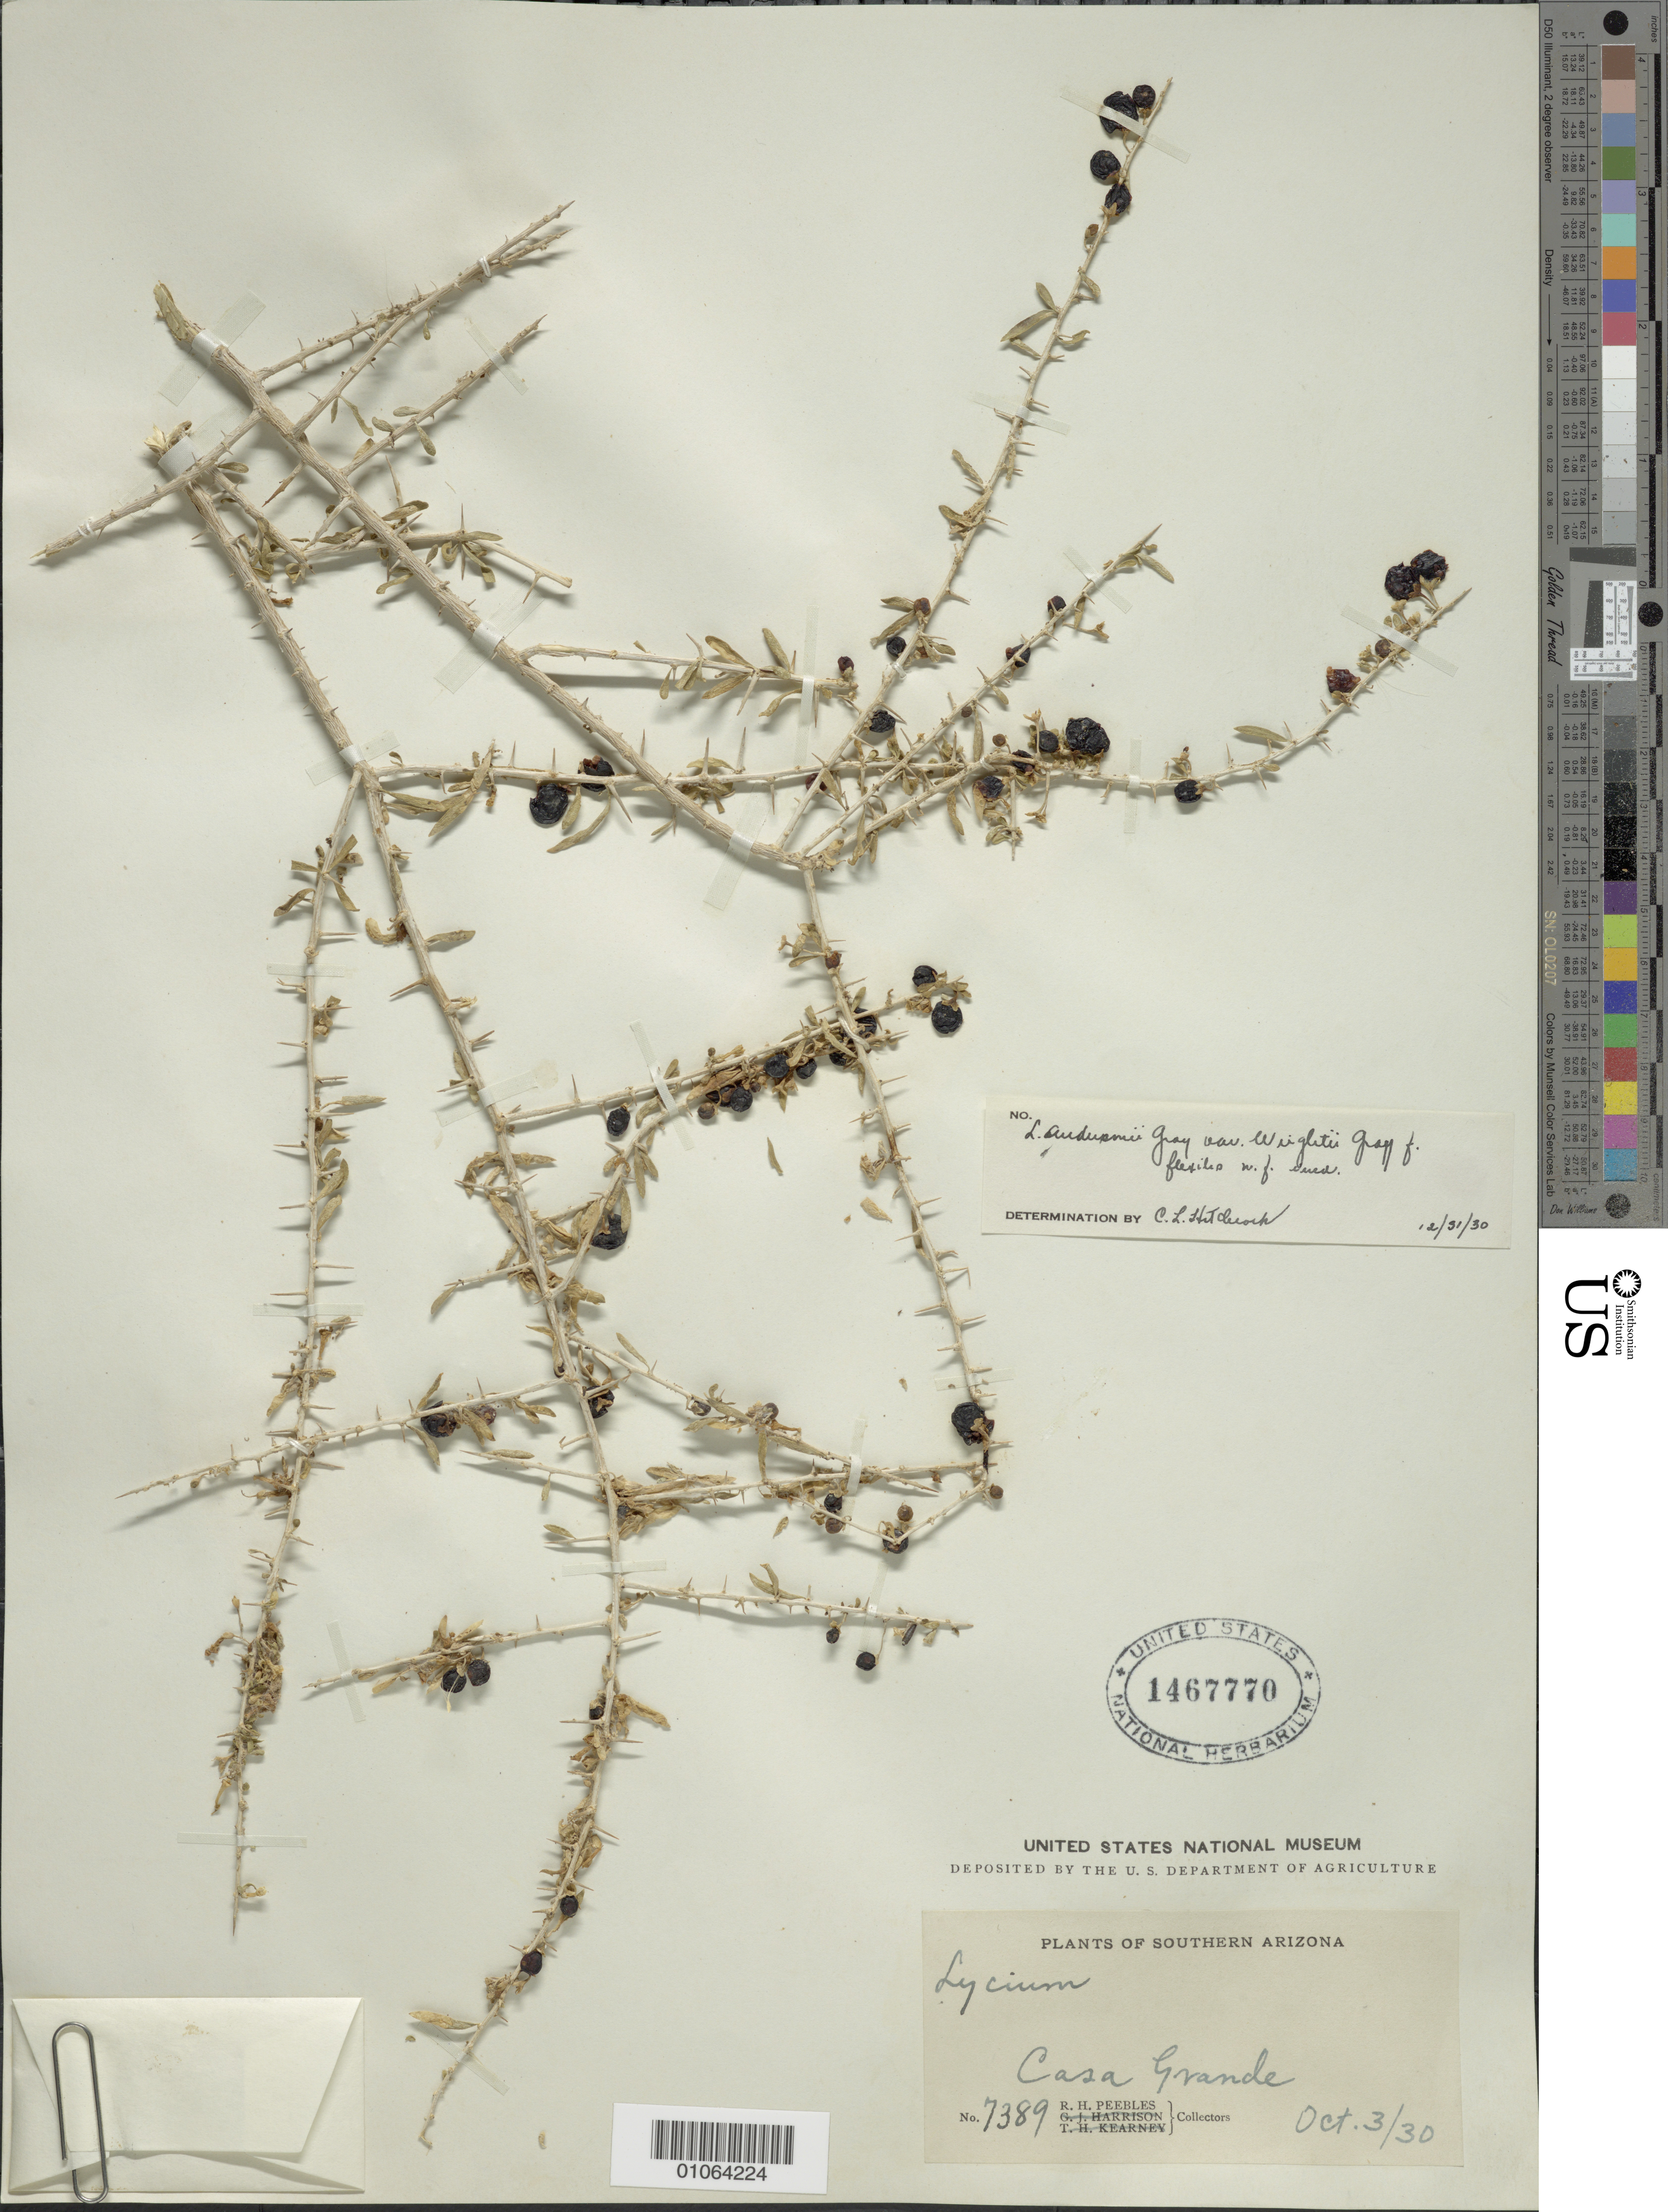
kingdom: Plantae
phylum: Tracheophyta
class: Magnoliopsida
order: Solanales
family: Solanaceae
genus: Lycium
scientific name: Lycium andersonii f. flexilis C.L. Hitchc. form nov. ined.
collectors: R. H. Peebles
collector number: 7389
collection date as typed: Transcribed d/m/y: 3/10/30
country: United States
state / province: Arizona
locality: Southern Arizona. Casa Grande.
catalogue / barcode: US 1467770